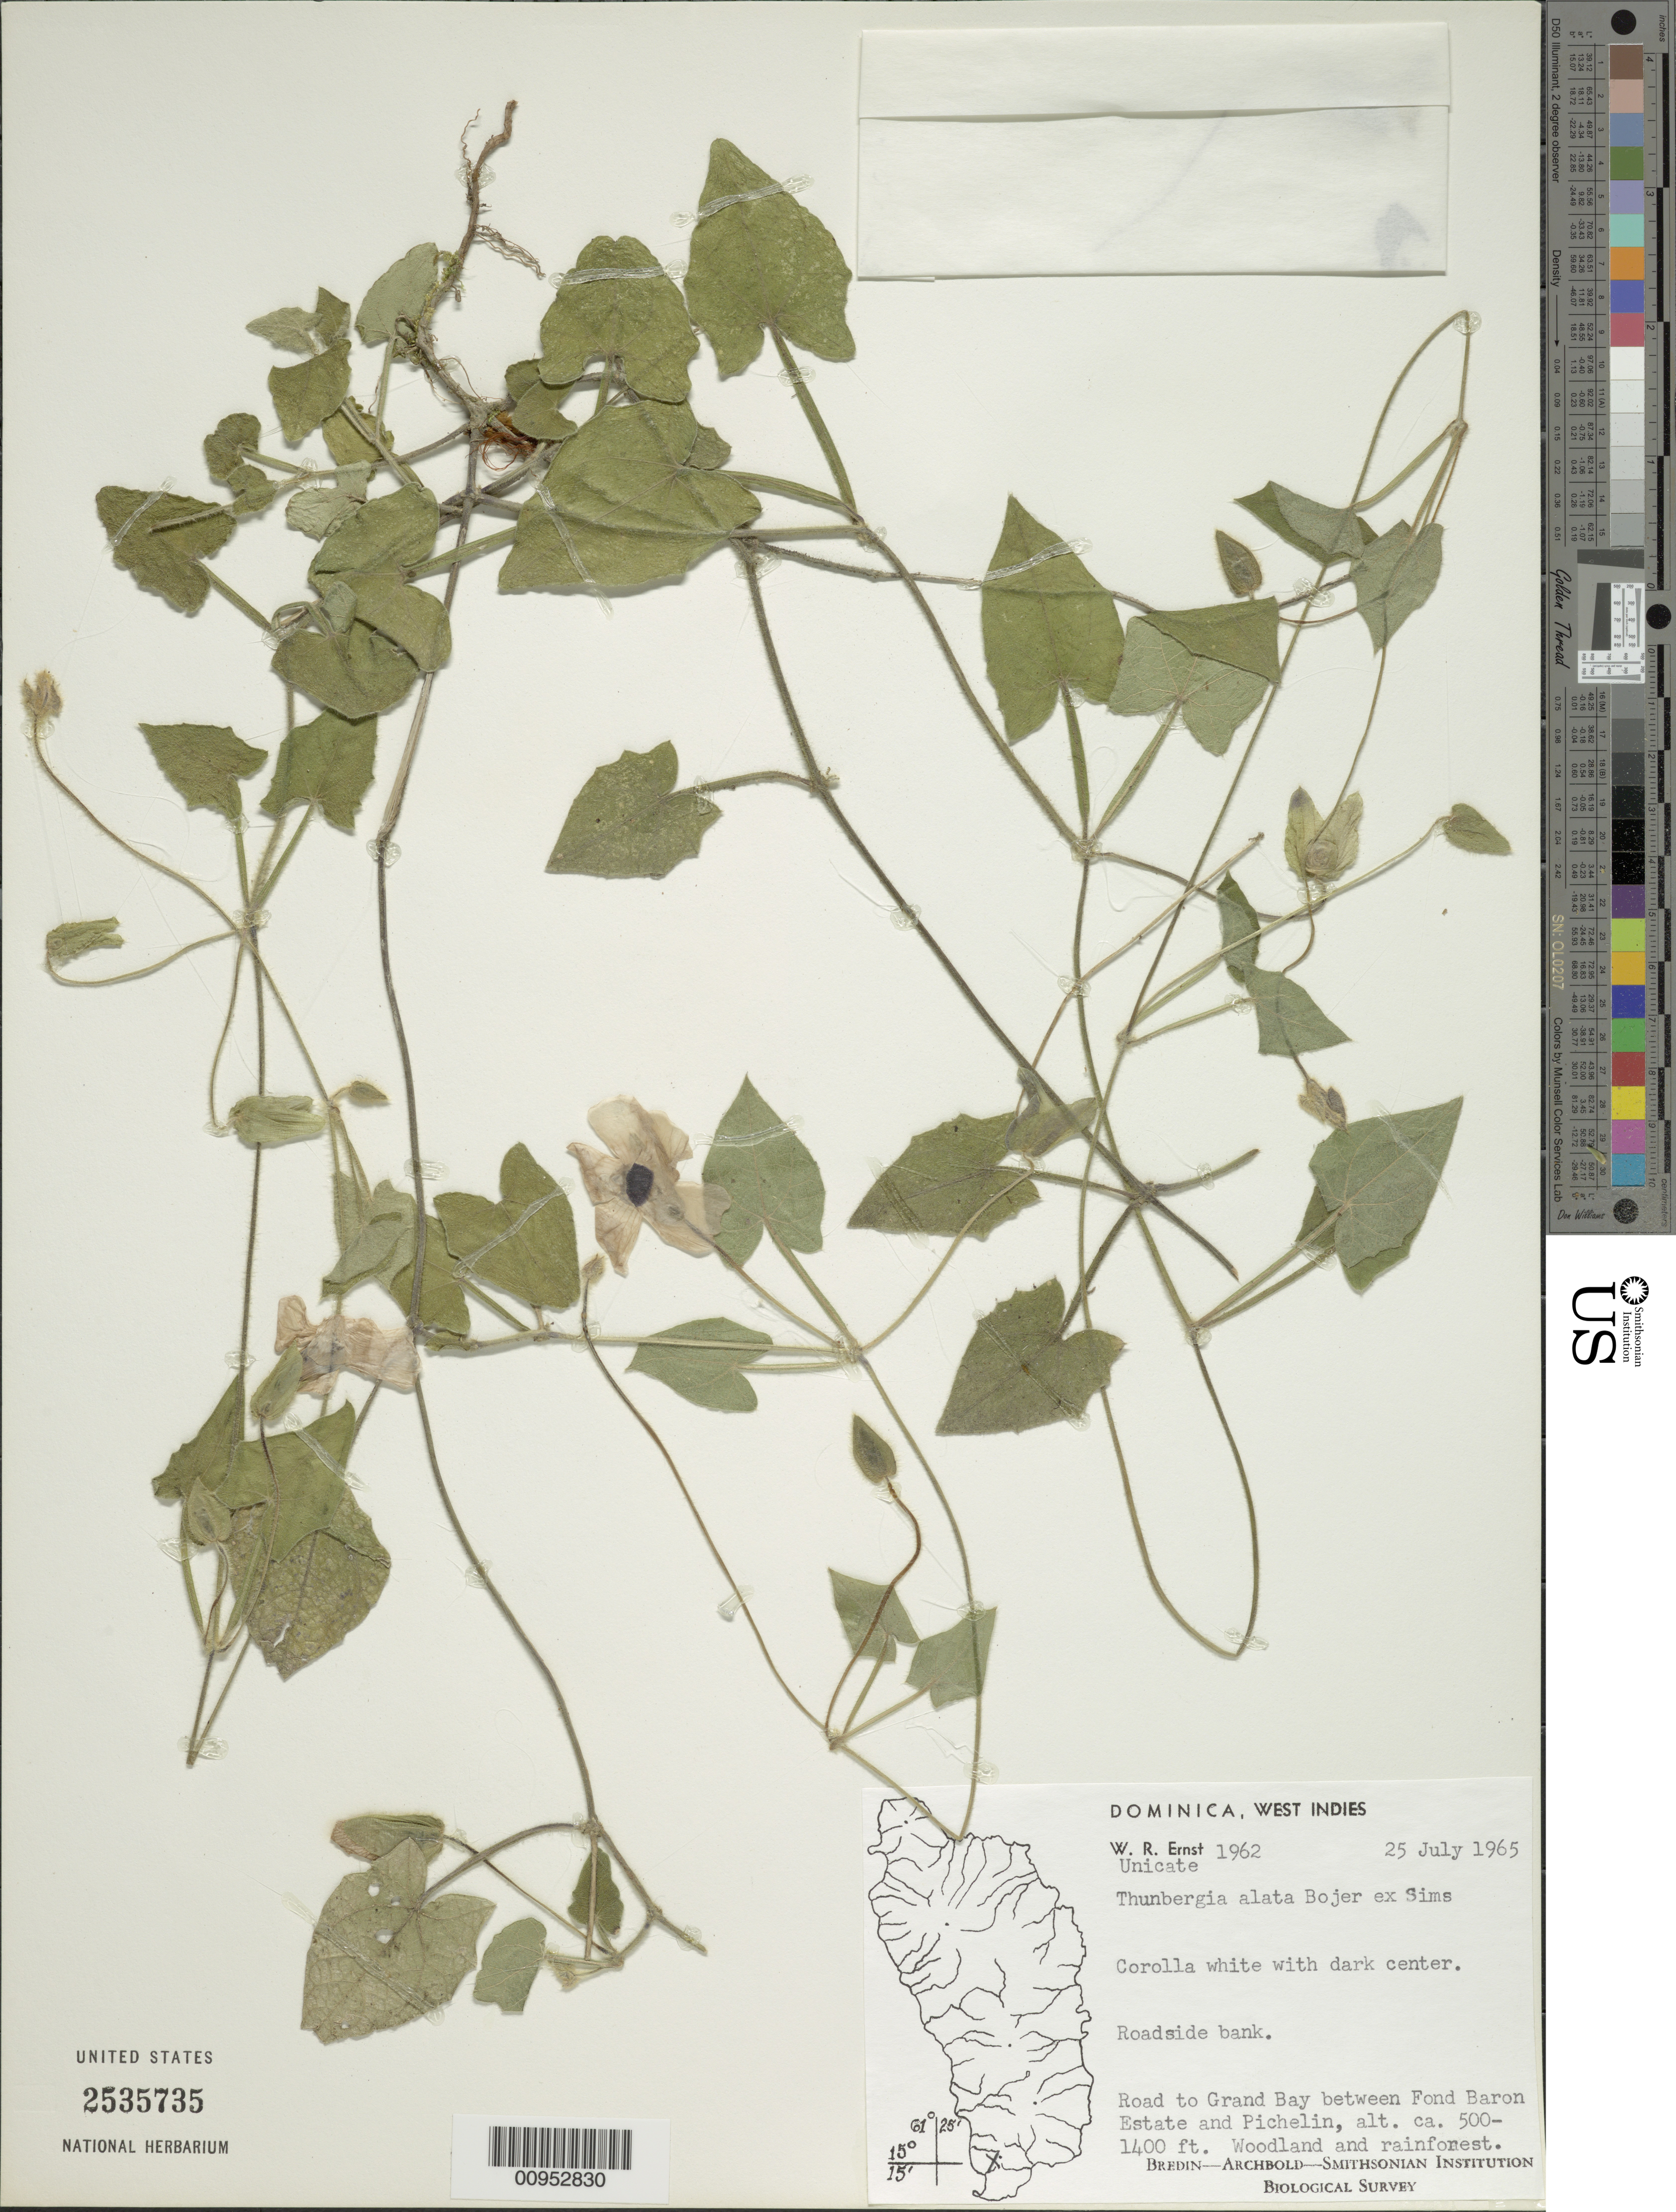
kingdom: Plantae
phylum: Tracheophyta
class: Magnoliopsida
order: Lamiales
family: Acanthaceae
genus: Thunbergia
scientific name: Thunbergia alata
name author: Bojer ex Sims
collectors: W. R. Ernst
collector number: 1962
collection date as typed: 25 Jul 1965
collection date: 1965-07-25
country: Dominica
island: Dominica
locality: Road to Grand Bay between Fond Baron Estate and Pichelin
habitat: Woodland and rainforest; roadside bank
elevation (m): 152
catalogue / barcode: US 2535735